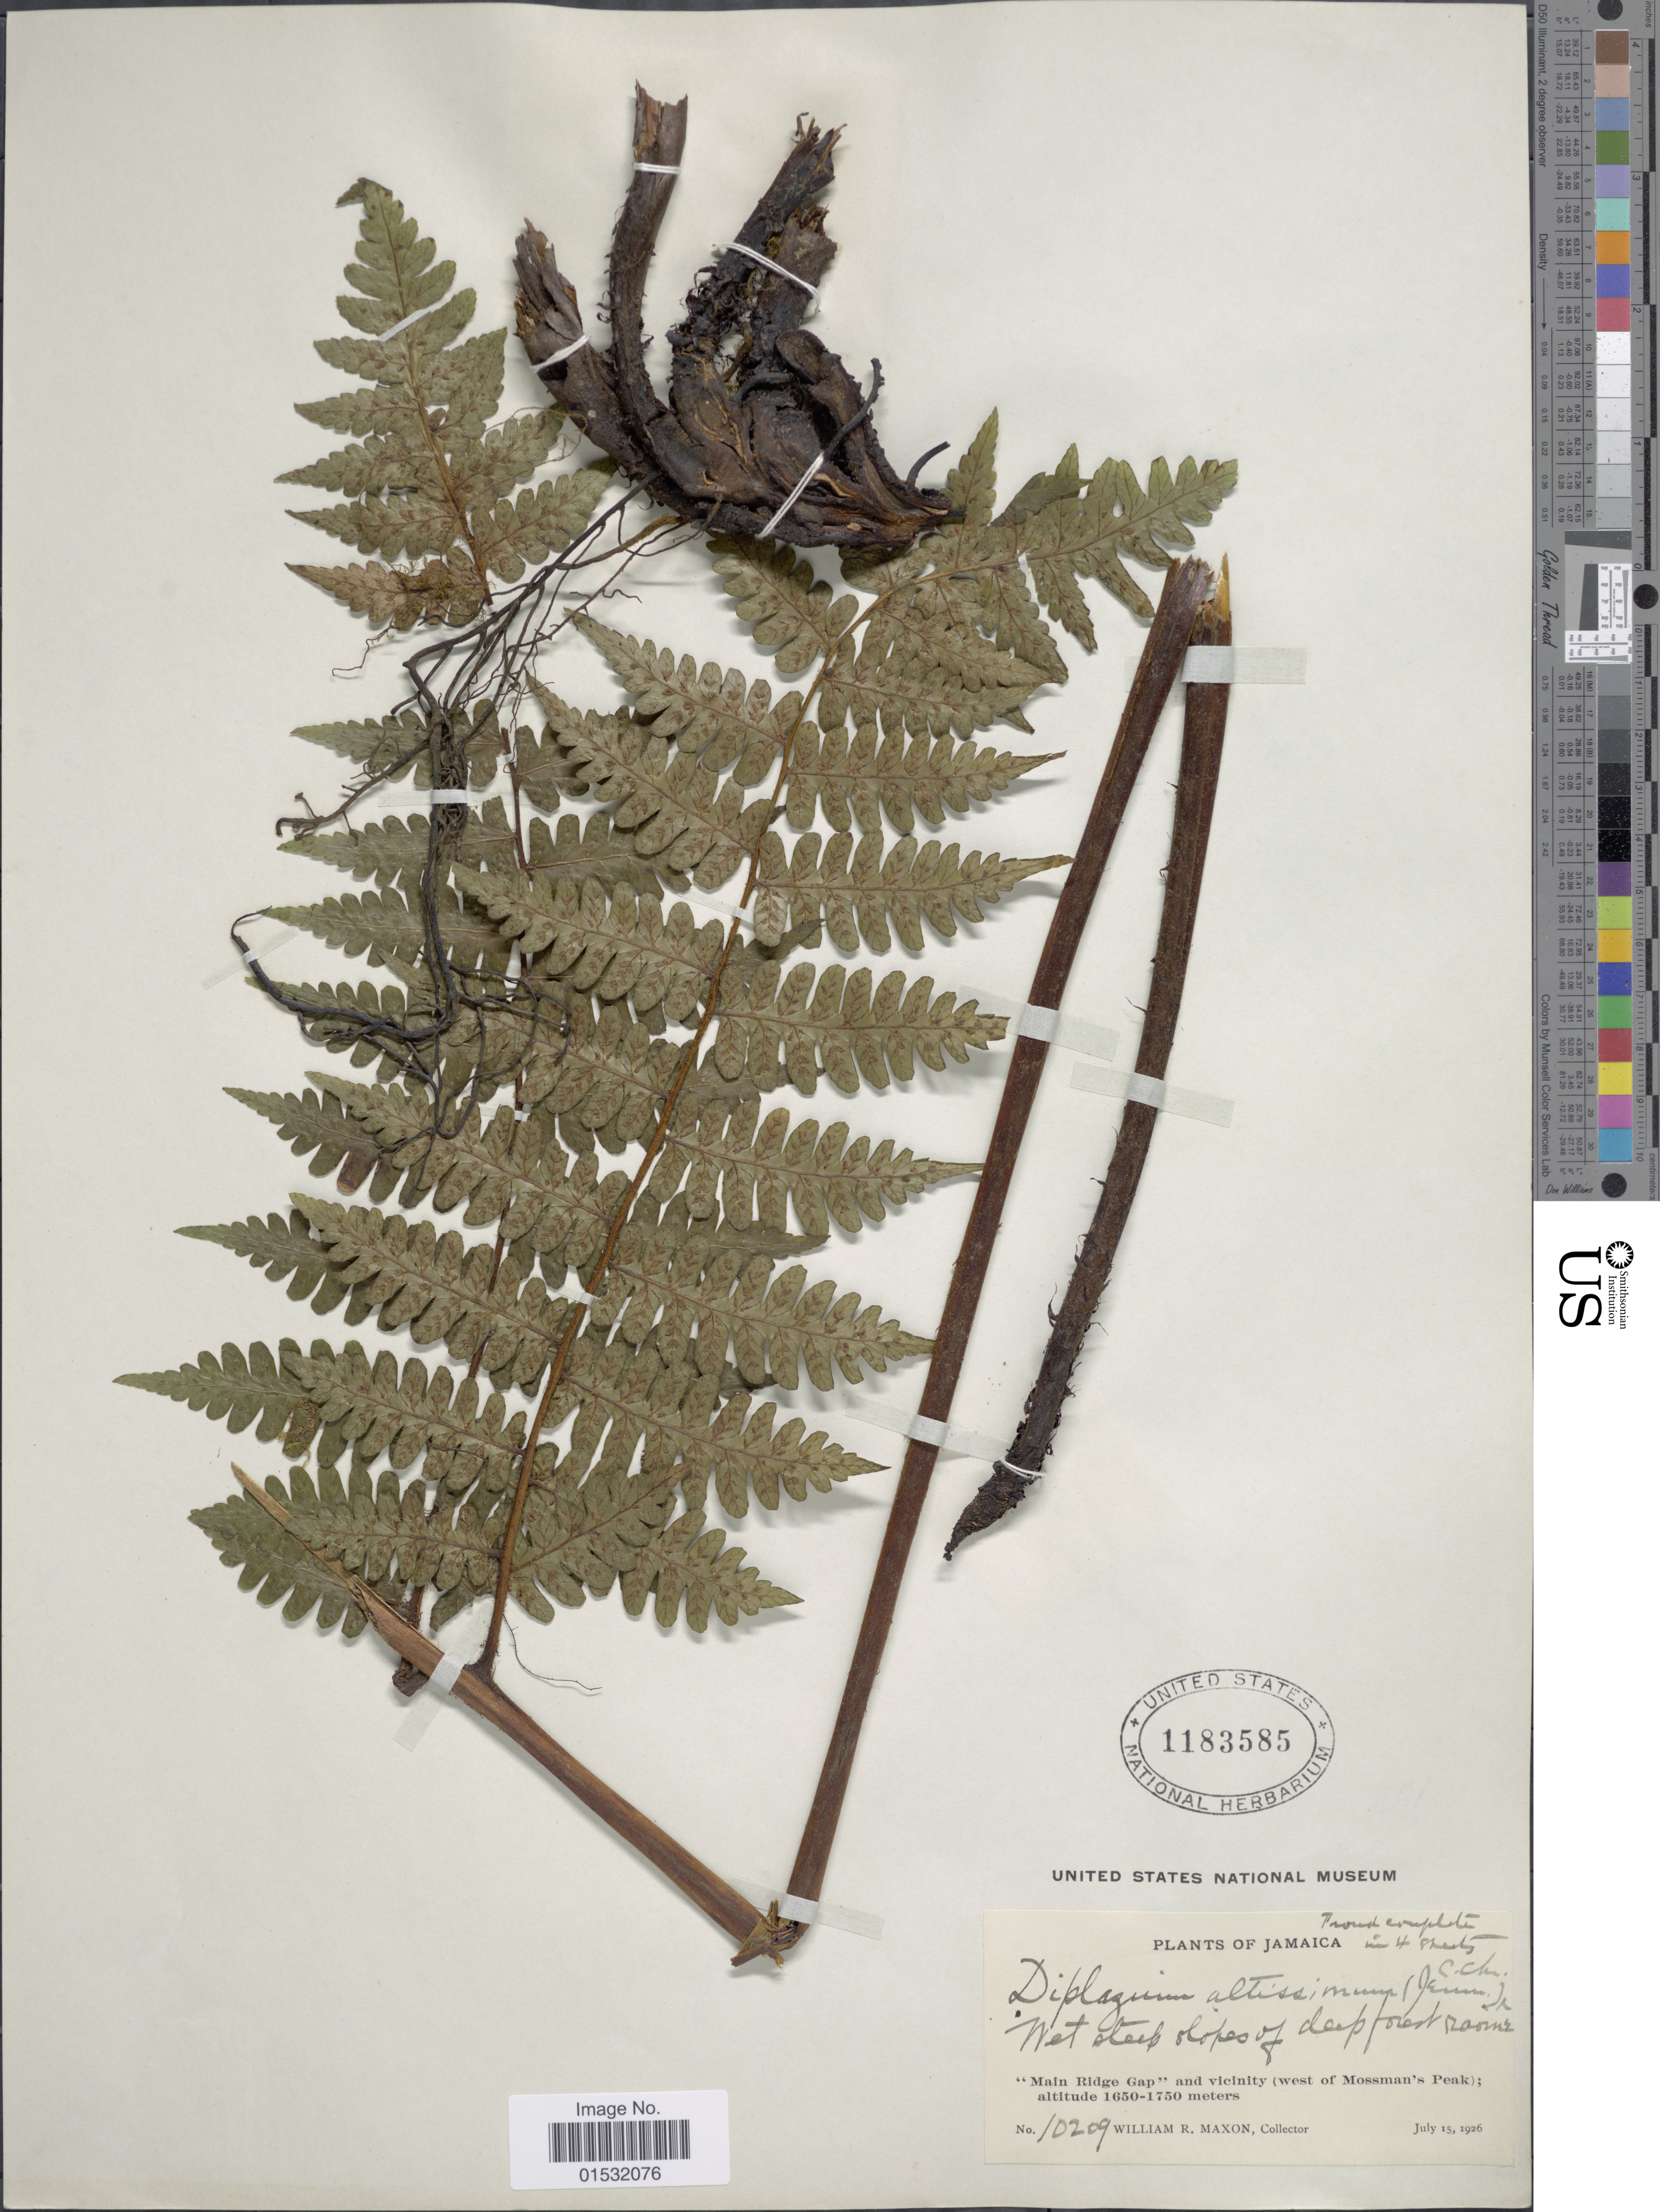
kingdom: Plantae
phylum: Tracheophyta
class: Polypodiopsida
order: Polypodiales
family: Athyriaceae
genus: Diplazium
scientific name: Diplazium altissimum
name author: (Jenman) C. Chr.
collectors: W. R. Maxon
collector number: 10209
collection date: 1926-07-15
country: Jamaica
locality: Main Ridge Gap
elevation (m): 1650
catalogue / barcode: US 1183585